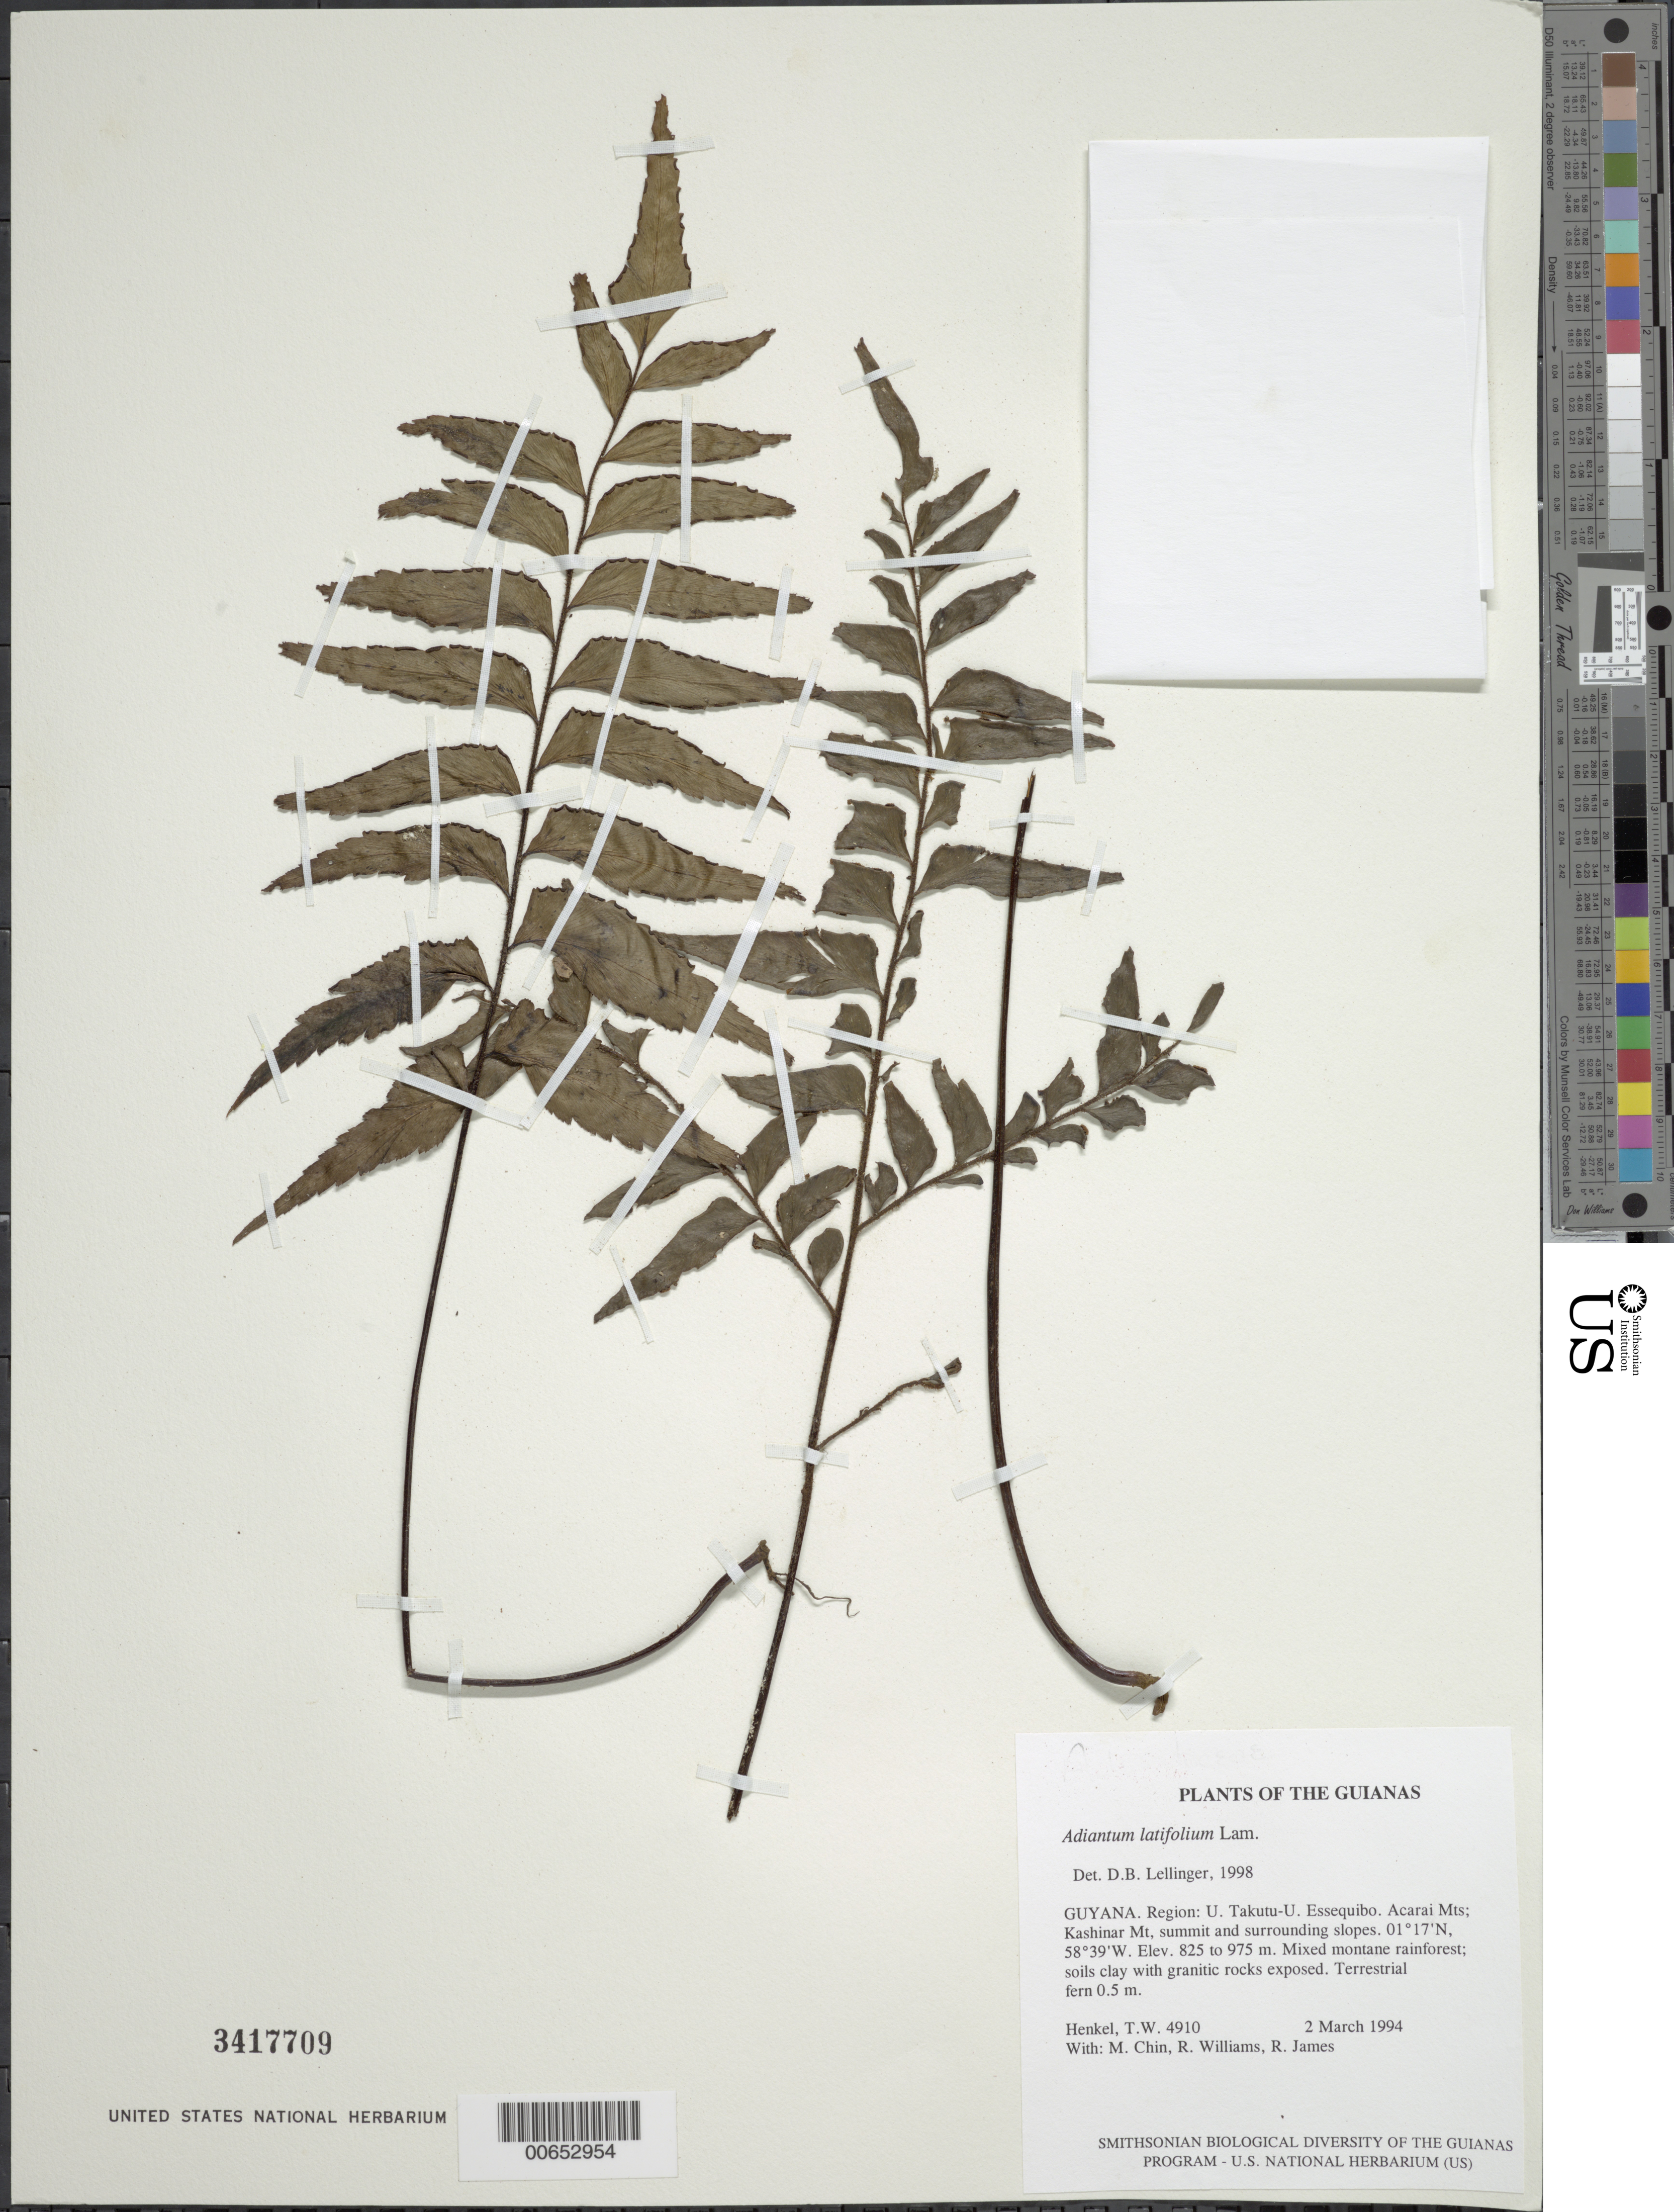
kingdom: Plantae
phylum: Tracheophyta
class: Polypodiopsida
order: Polypodiales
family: Pteridaceae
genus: Adiantum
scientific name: Adiantum argutum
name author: Splitg.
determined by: Boudrie, M.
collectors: T. Henkel, M. Chin, R. Williams & R. James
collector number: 4910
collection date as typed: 2 March 1994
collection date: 1994-03-02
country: Guyana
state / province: U. Takutu-U. Essequibo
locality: Acarai Mts; Kashinar Mt, summit and surrounding slopes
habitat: Mixed montane rainforest; soils clay with granitic rocks exposed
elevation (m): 825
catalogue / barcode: US 3417709